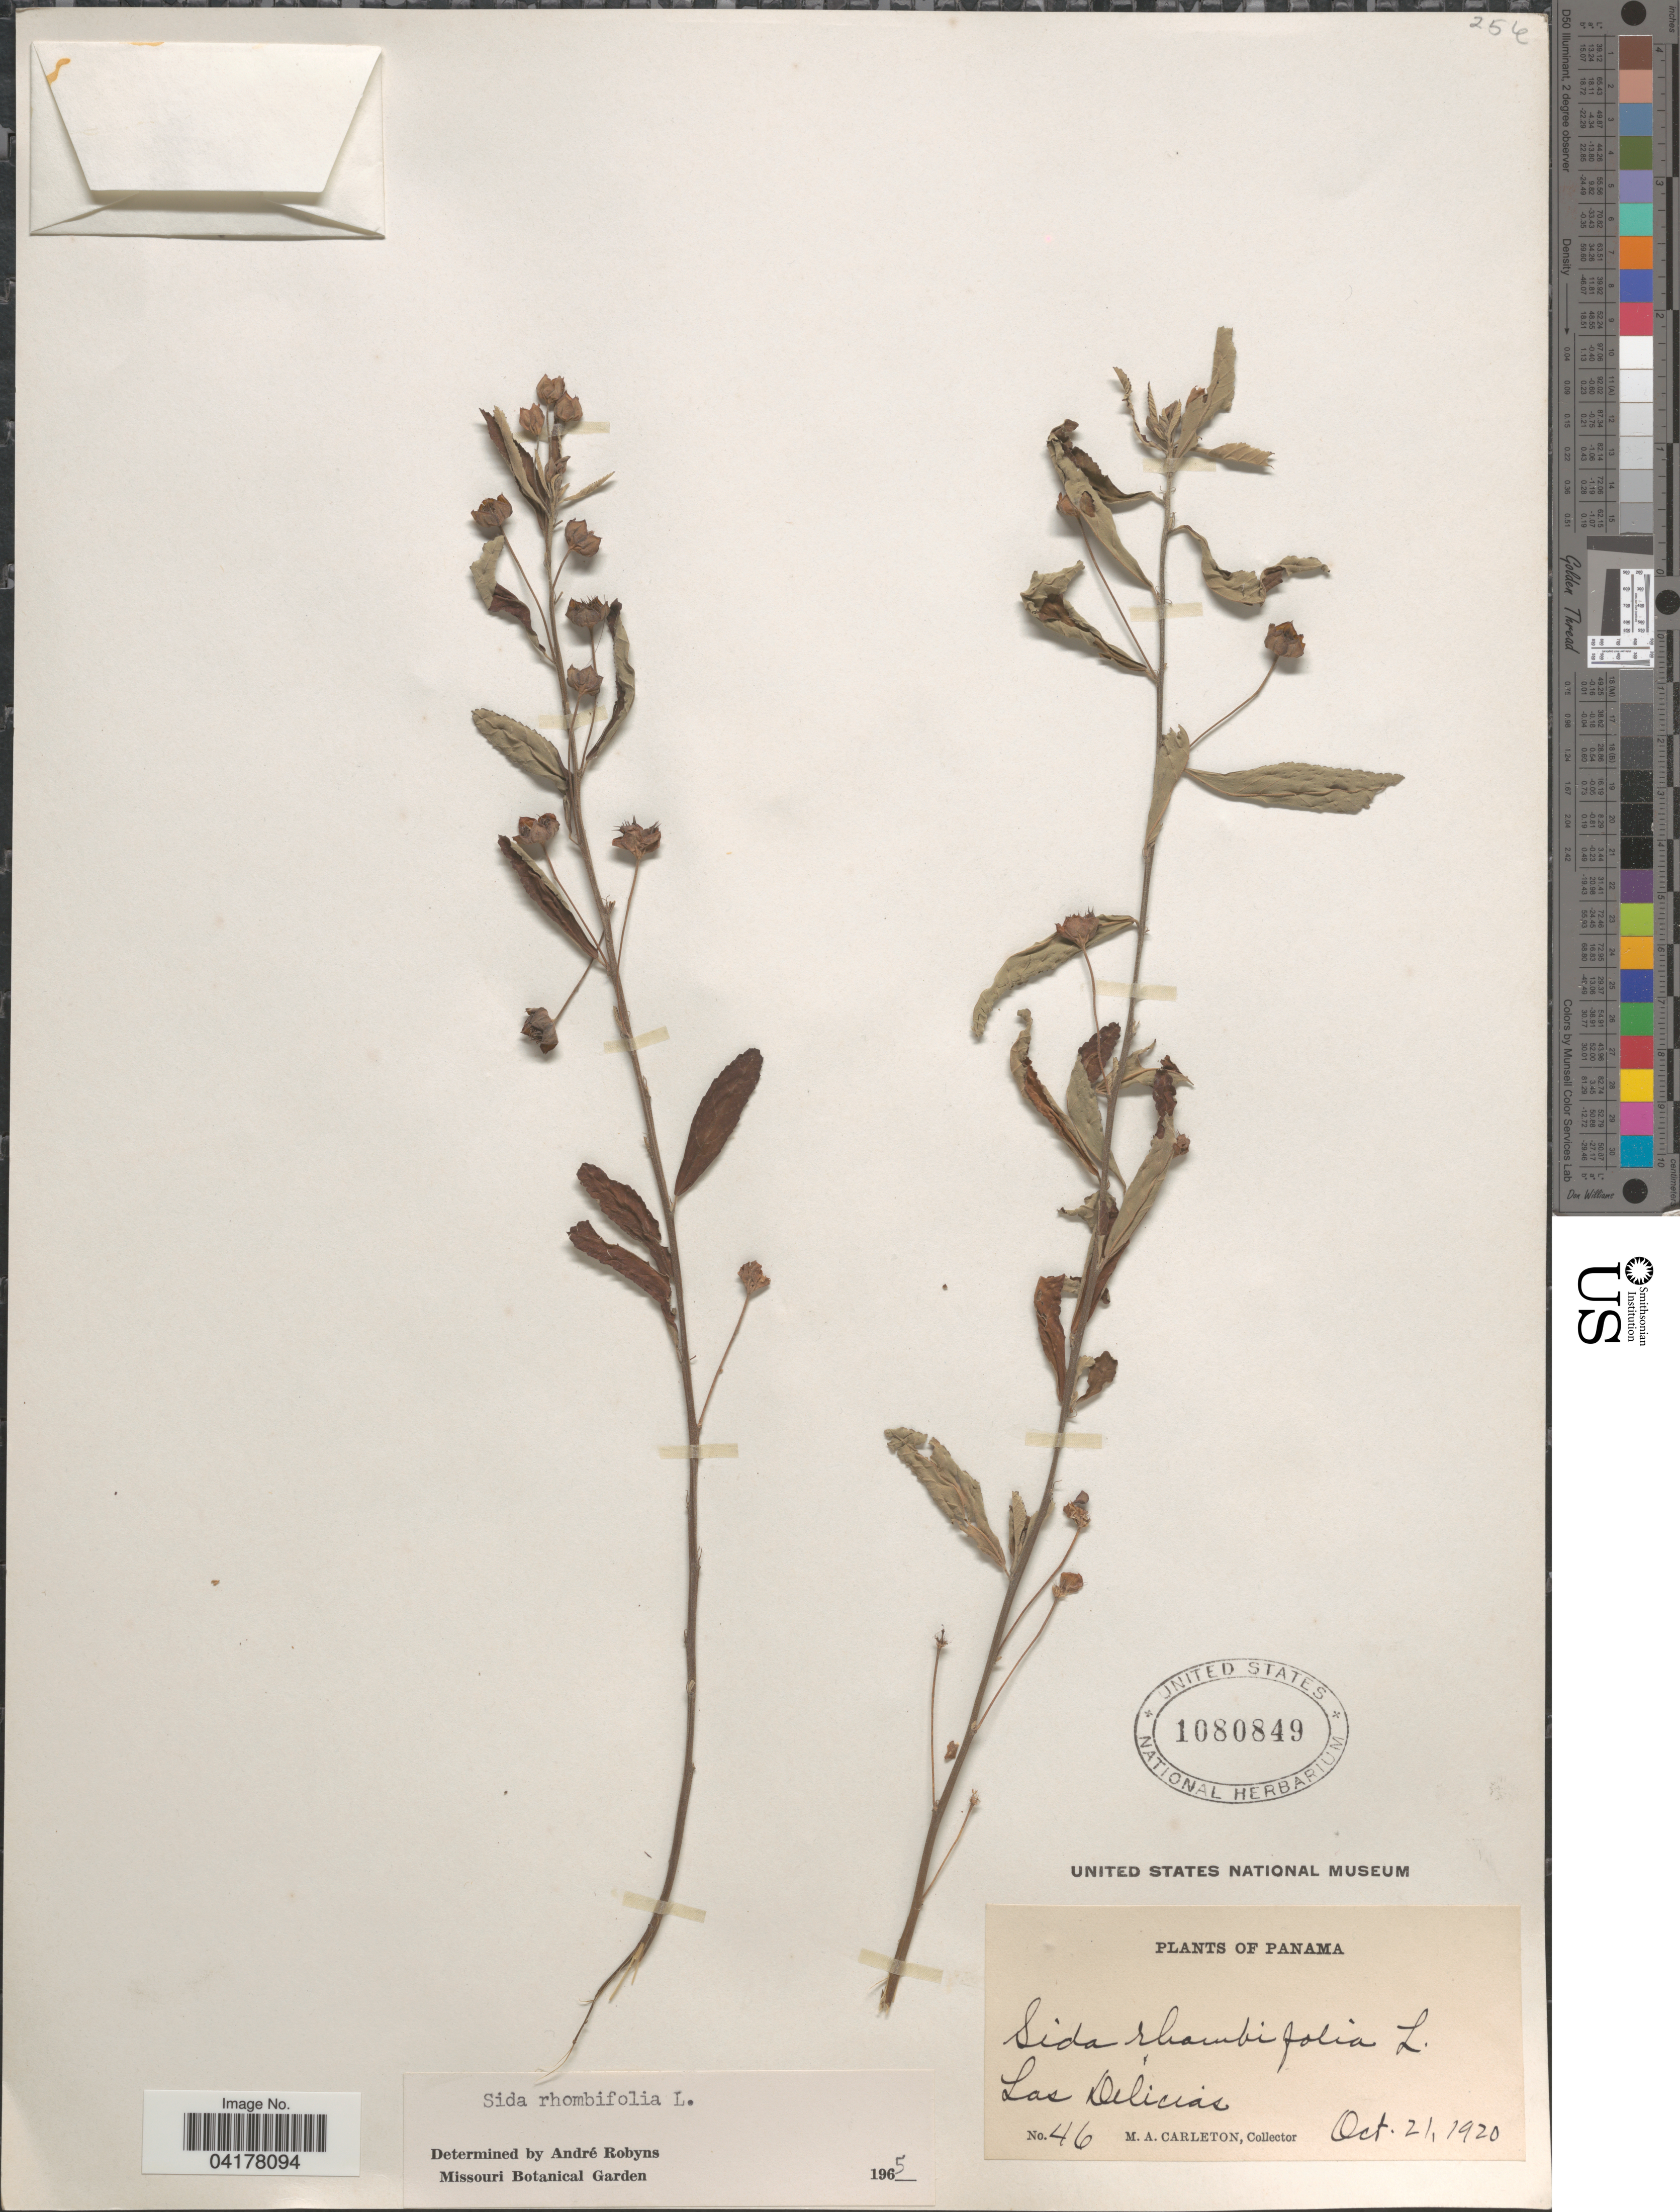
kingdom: Plantae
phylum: Tracheophyta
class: Magnoliopsida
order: Malvales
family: Malvaceae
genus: Sida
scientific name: Sida rhombifolia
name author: L.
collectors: M. A. Carleton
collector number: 46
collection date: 1920-10-21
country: Panama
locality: Las Delicias.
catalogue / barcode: US 1080849